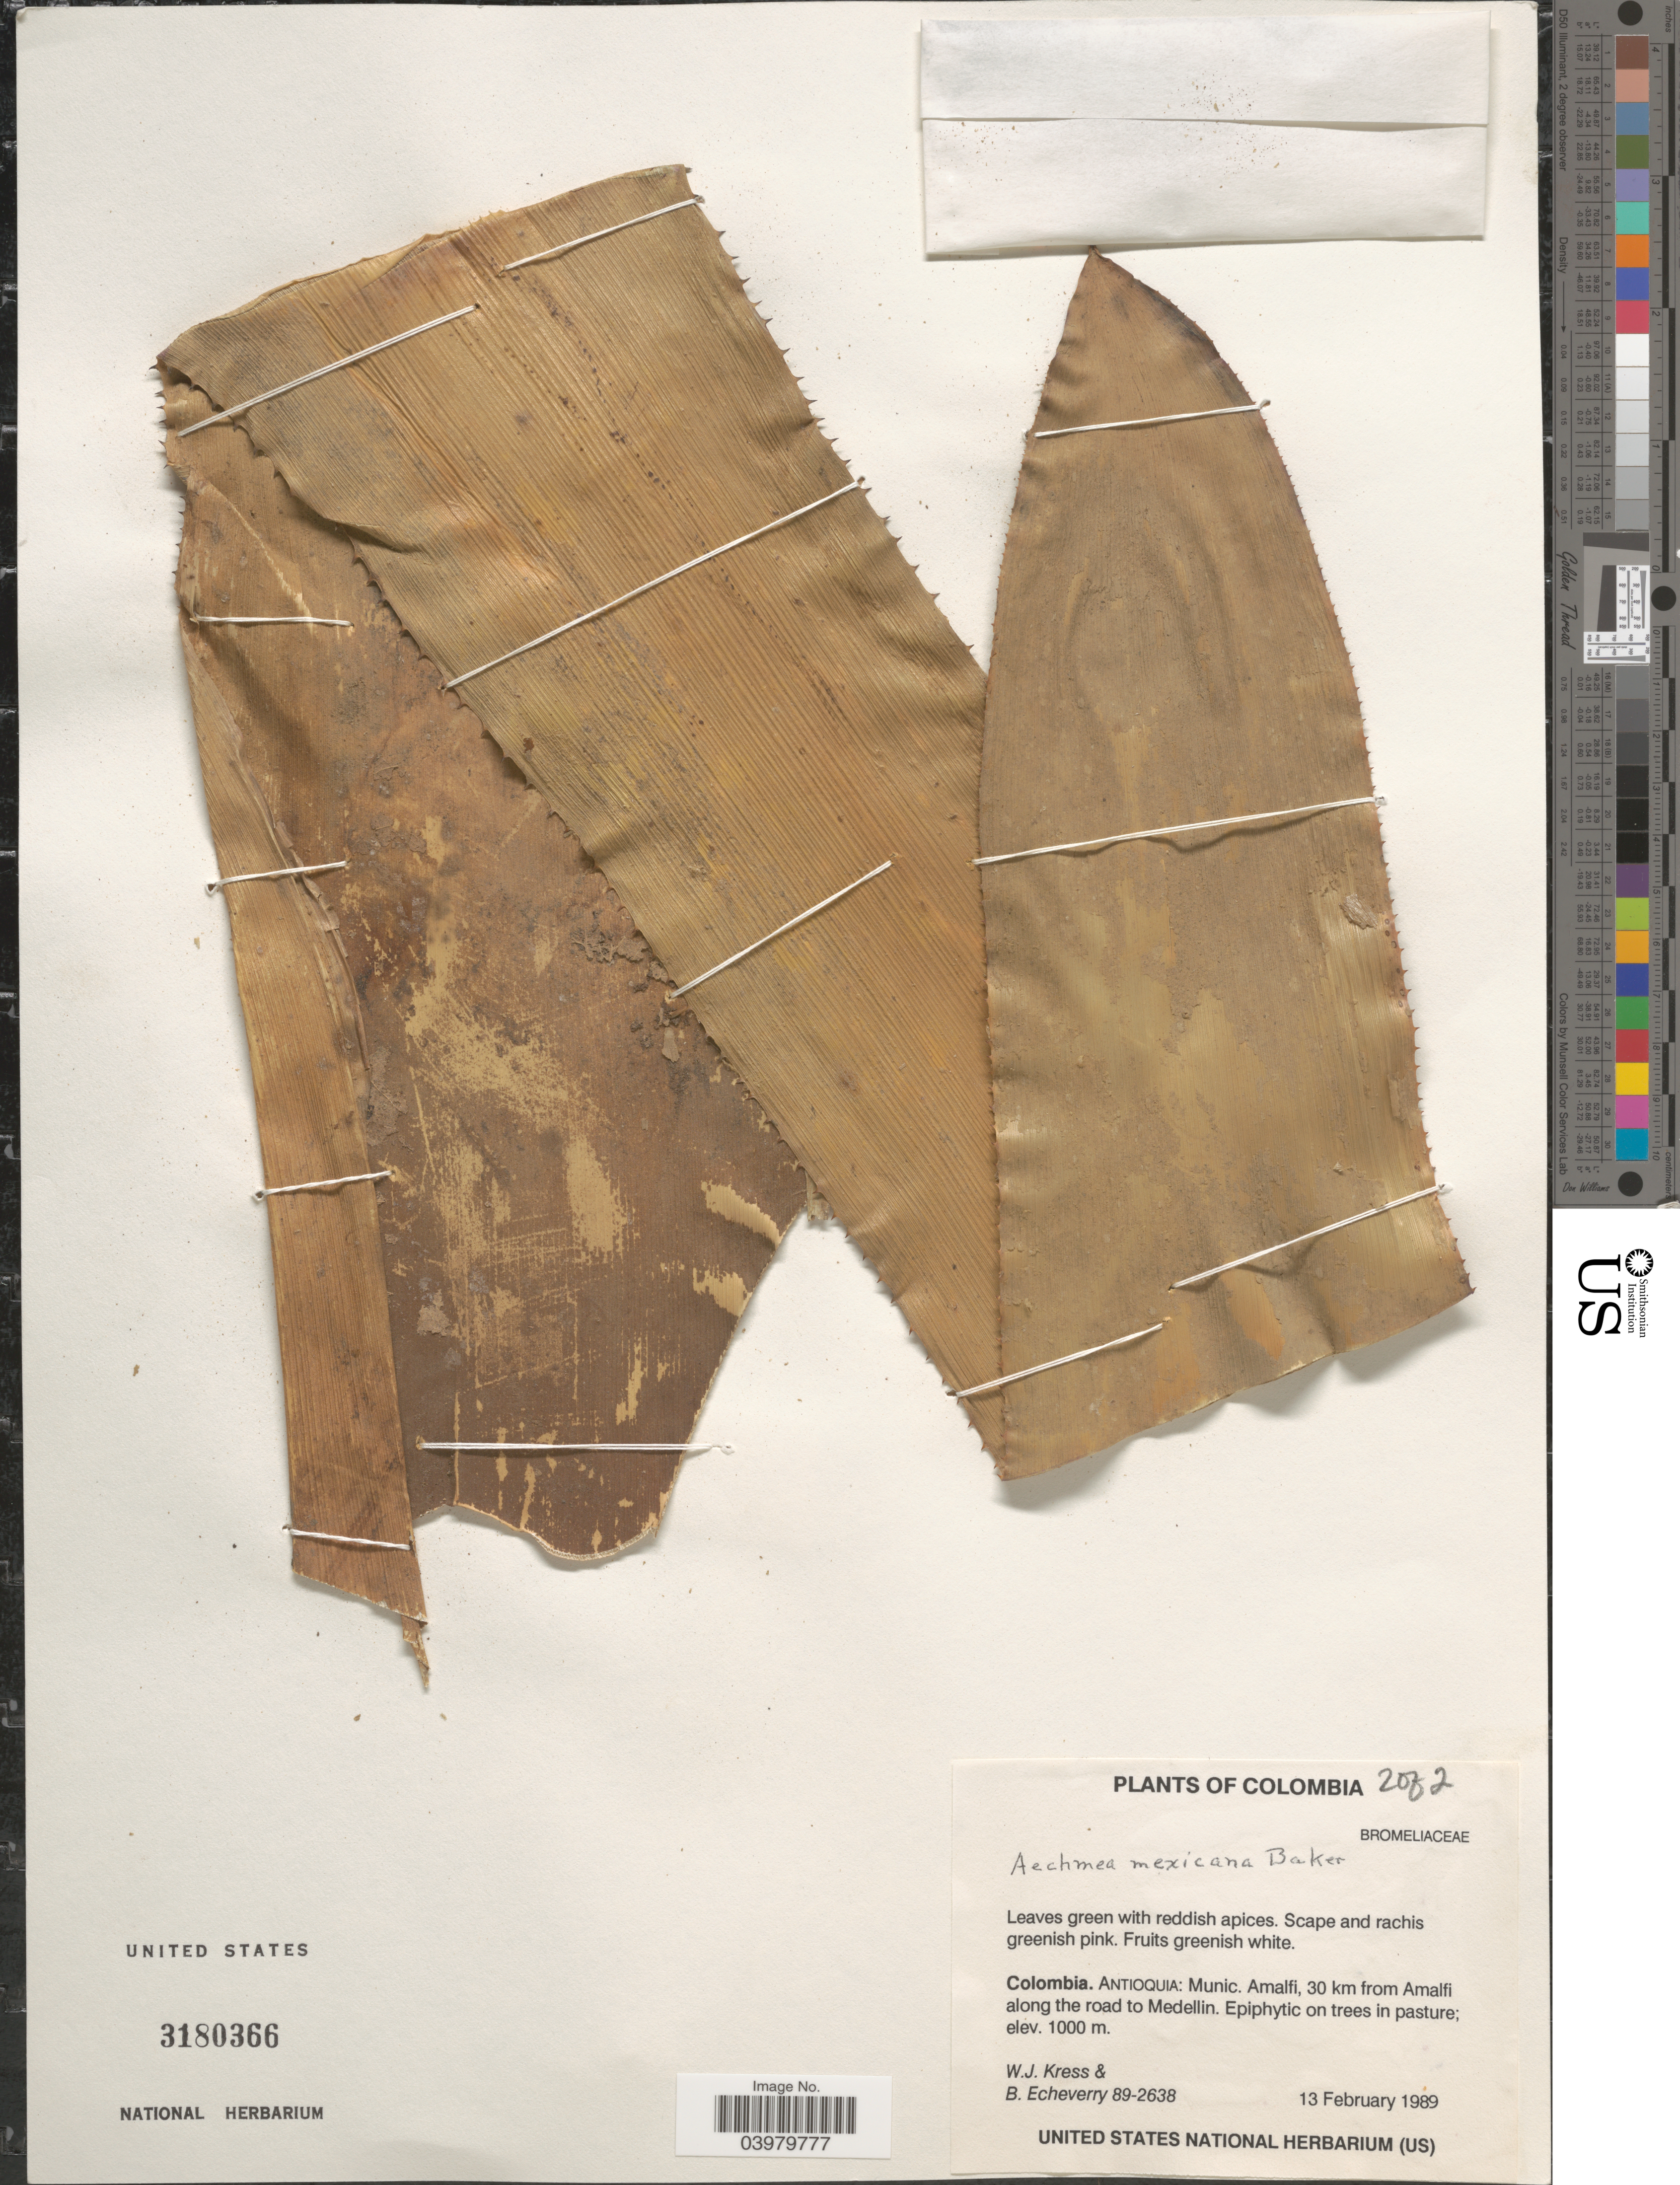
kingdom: Plantae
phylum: Tracheophyta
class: Liliopsida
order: Poales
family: Bromeliaceae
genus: Aechmea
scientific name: Aechmea mexicana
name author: Baker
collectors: W. J. Kress & B. Echeverry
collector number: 89-2638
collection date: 1989-02-13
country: Colombia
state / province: Antioquia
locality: Munic. Amalfi, 30 km from Amalfi along the road to Medellin.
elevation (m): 1000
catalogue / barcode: US 3180366